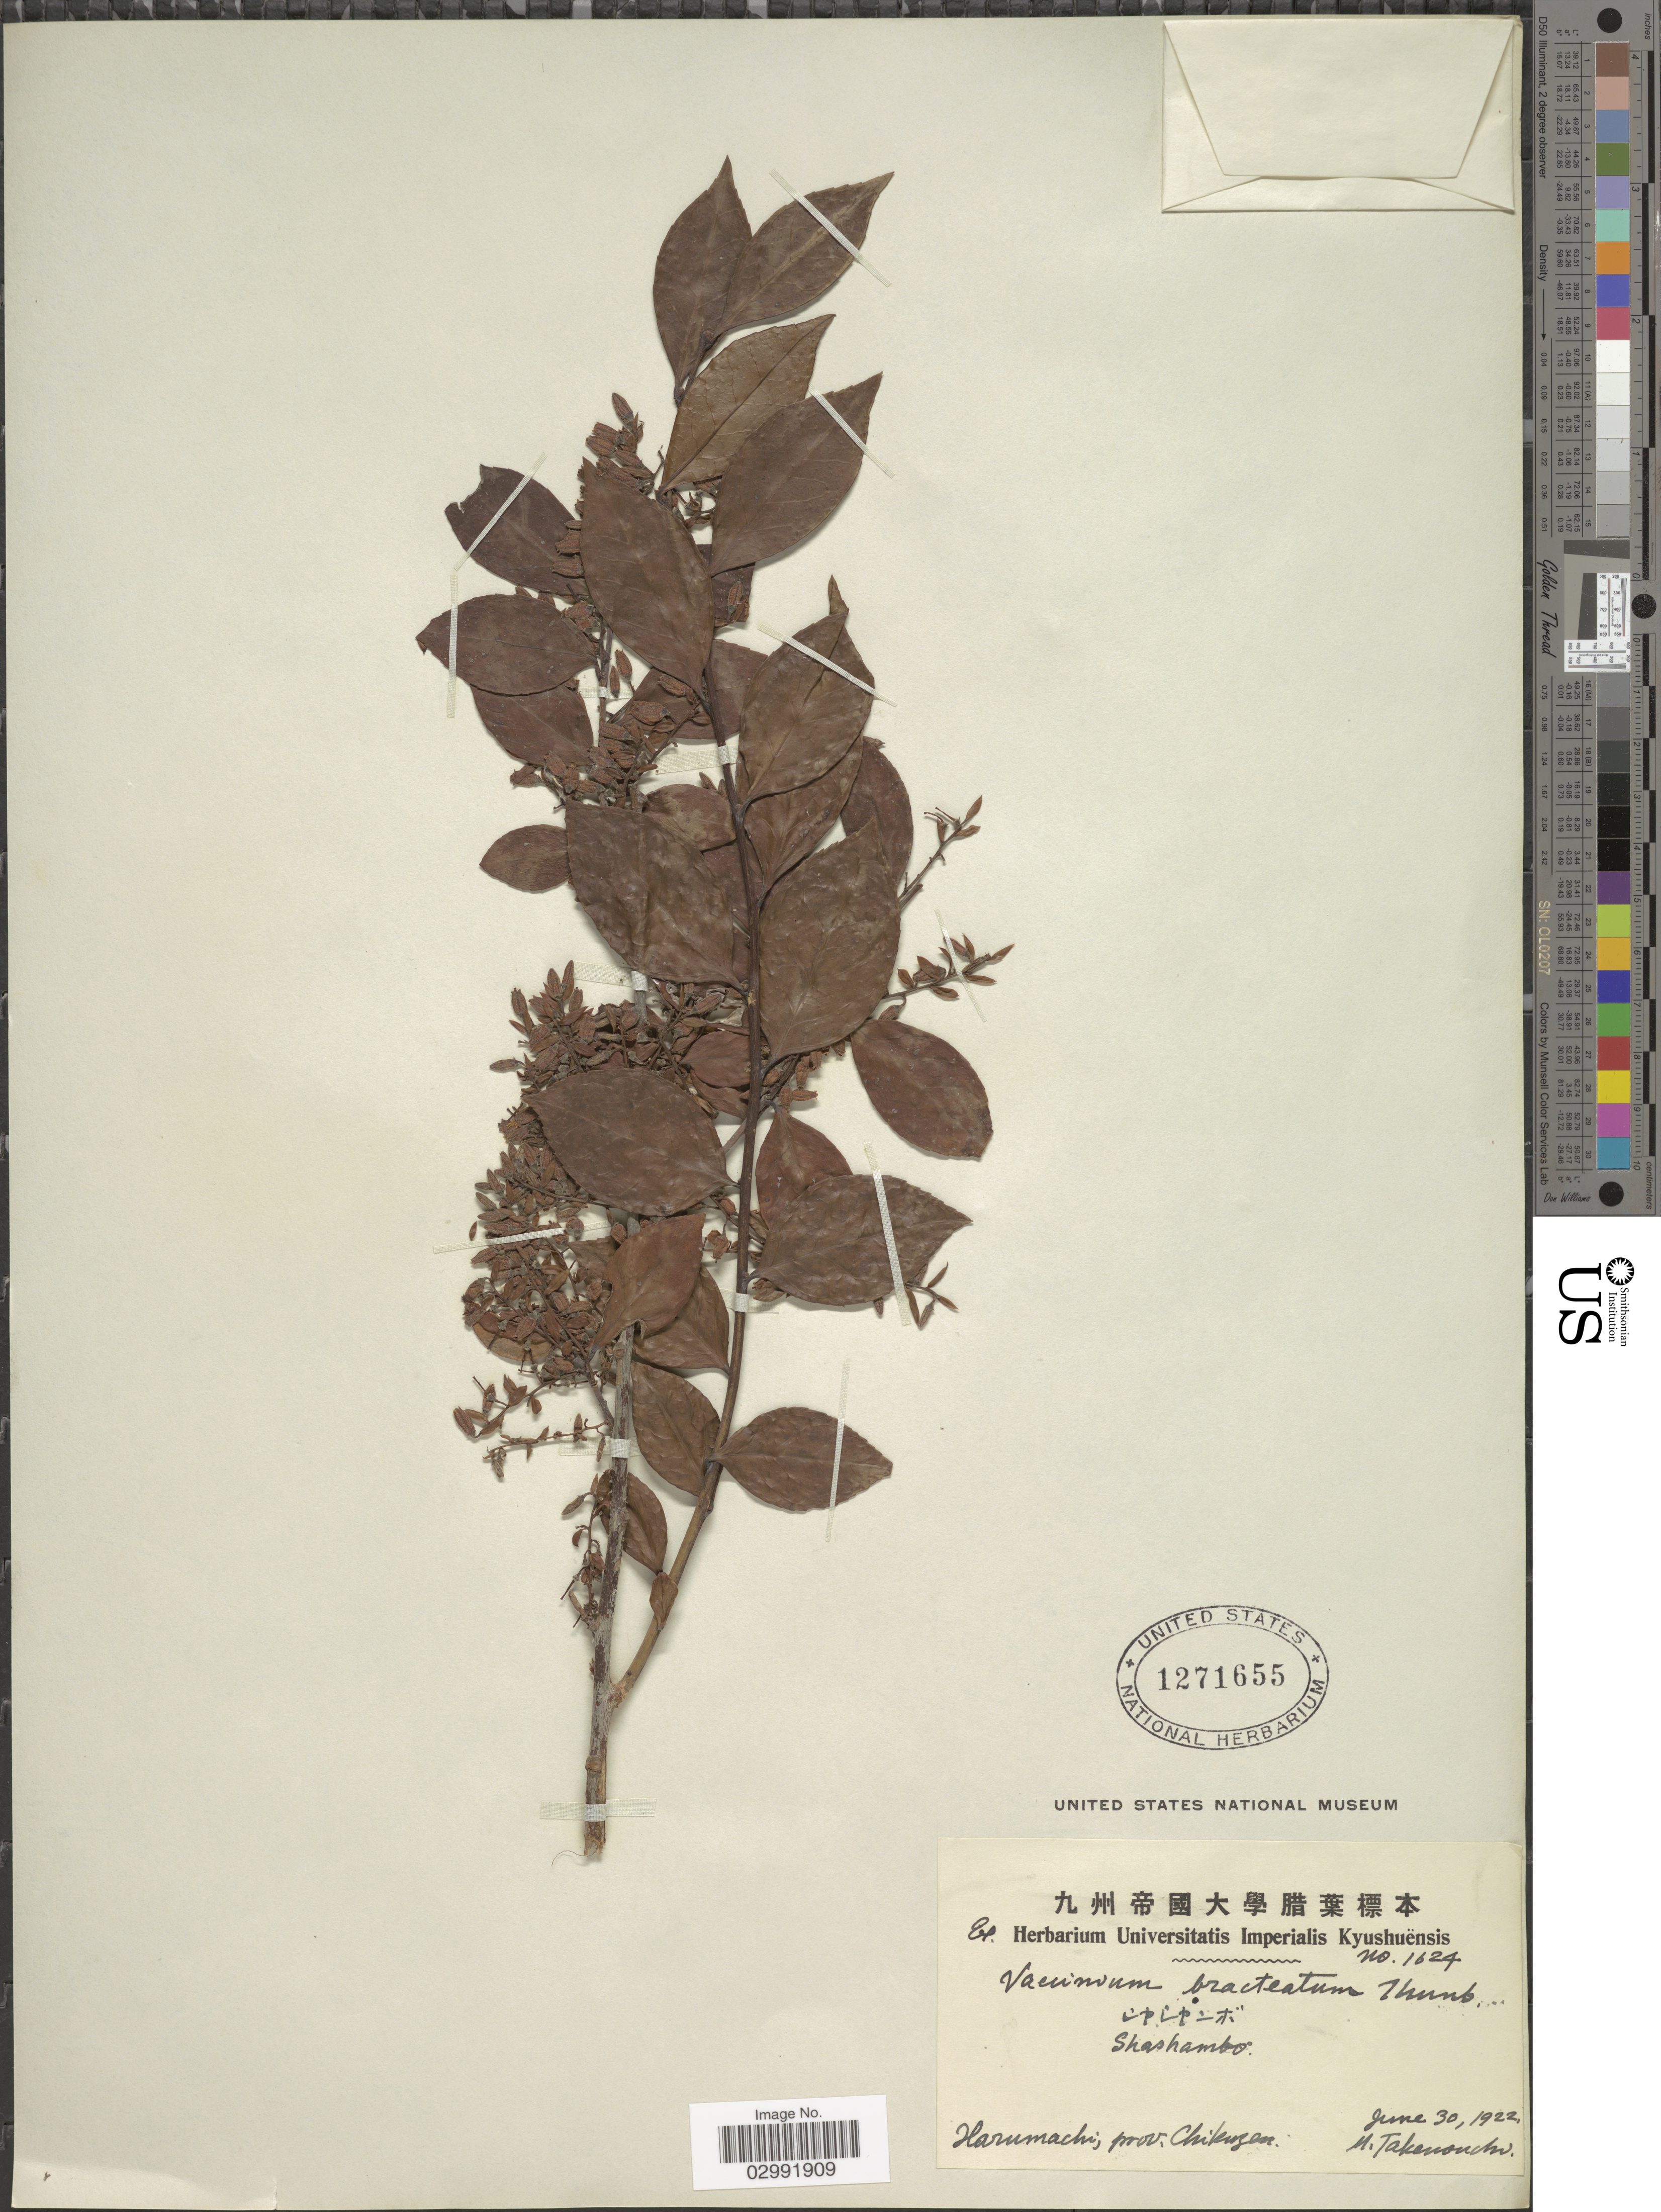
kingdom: Plantae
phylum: Tracheophyta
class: Magnoliopsida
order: Ericales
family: Ericaceae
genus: Vaccinium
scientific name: Vaccinium bracteatum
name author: Thunb.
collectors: M. Takenouchi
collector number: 1624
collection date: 1922-06-30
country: Japan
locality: Harumachi; prov. Chikuzen.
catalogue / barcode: US 1271655